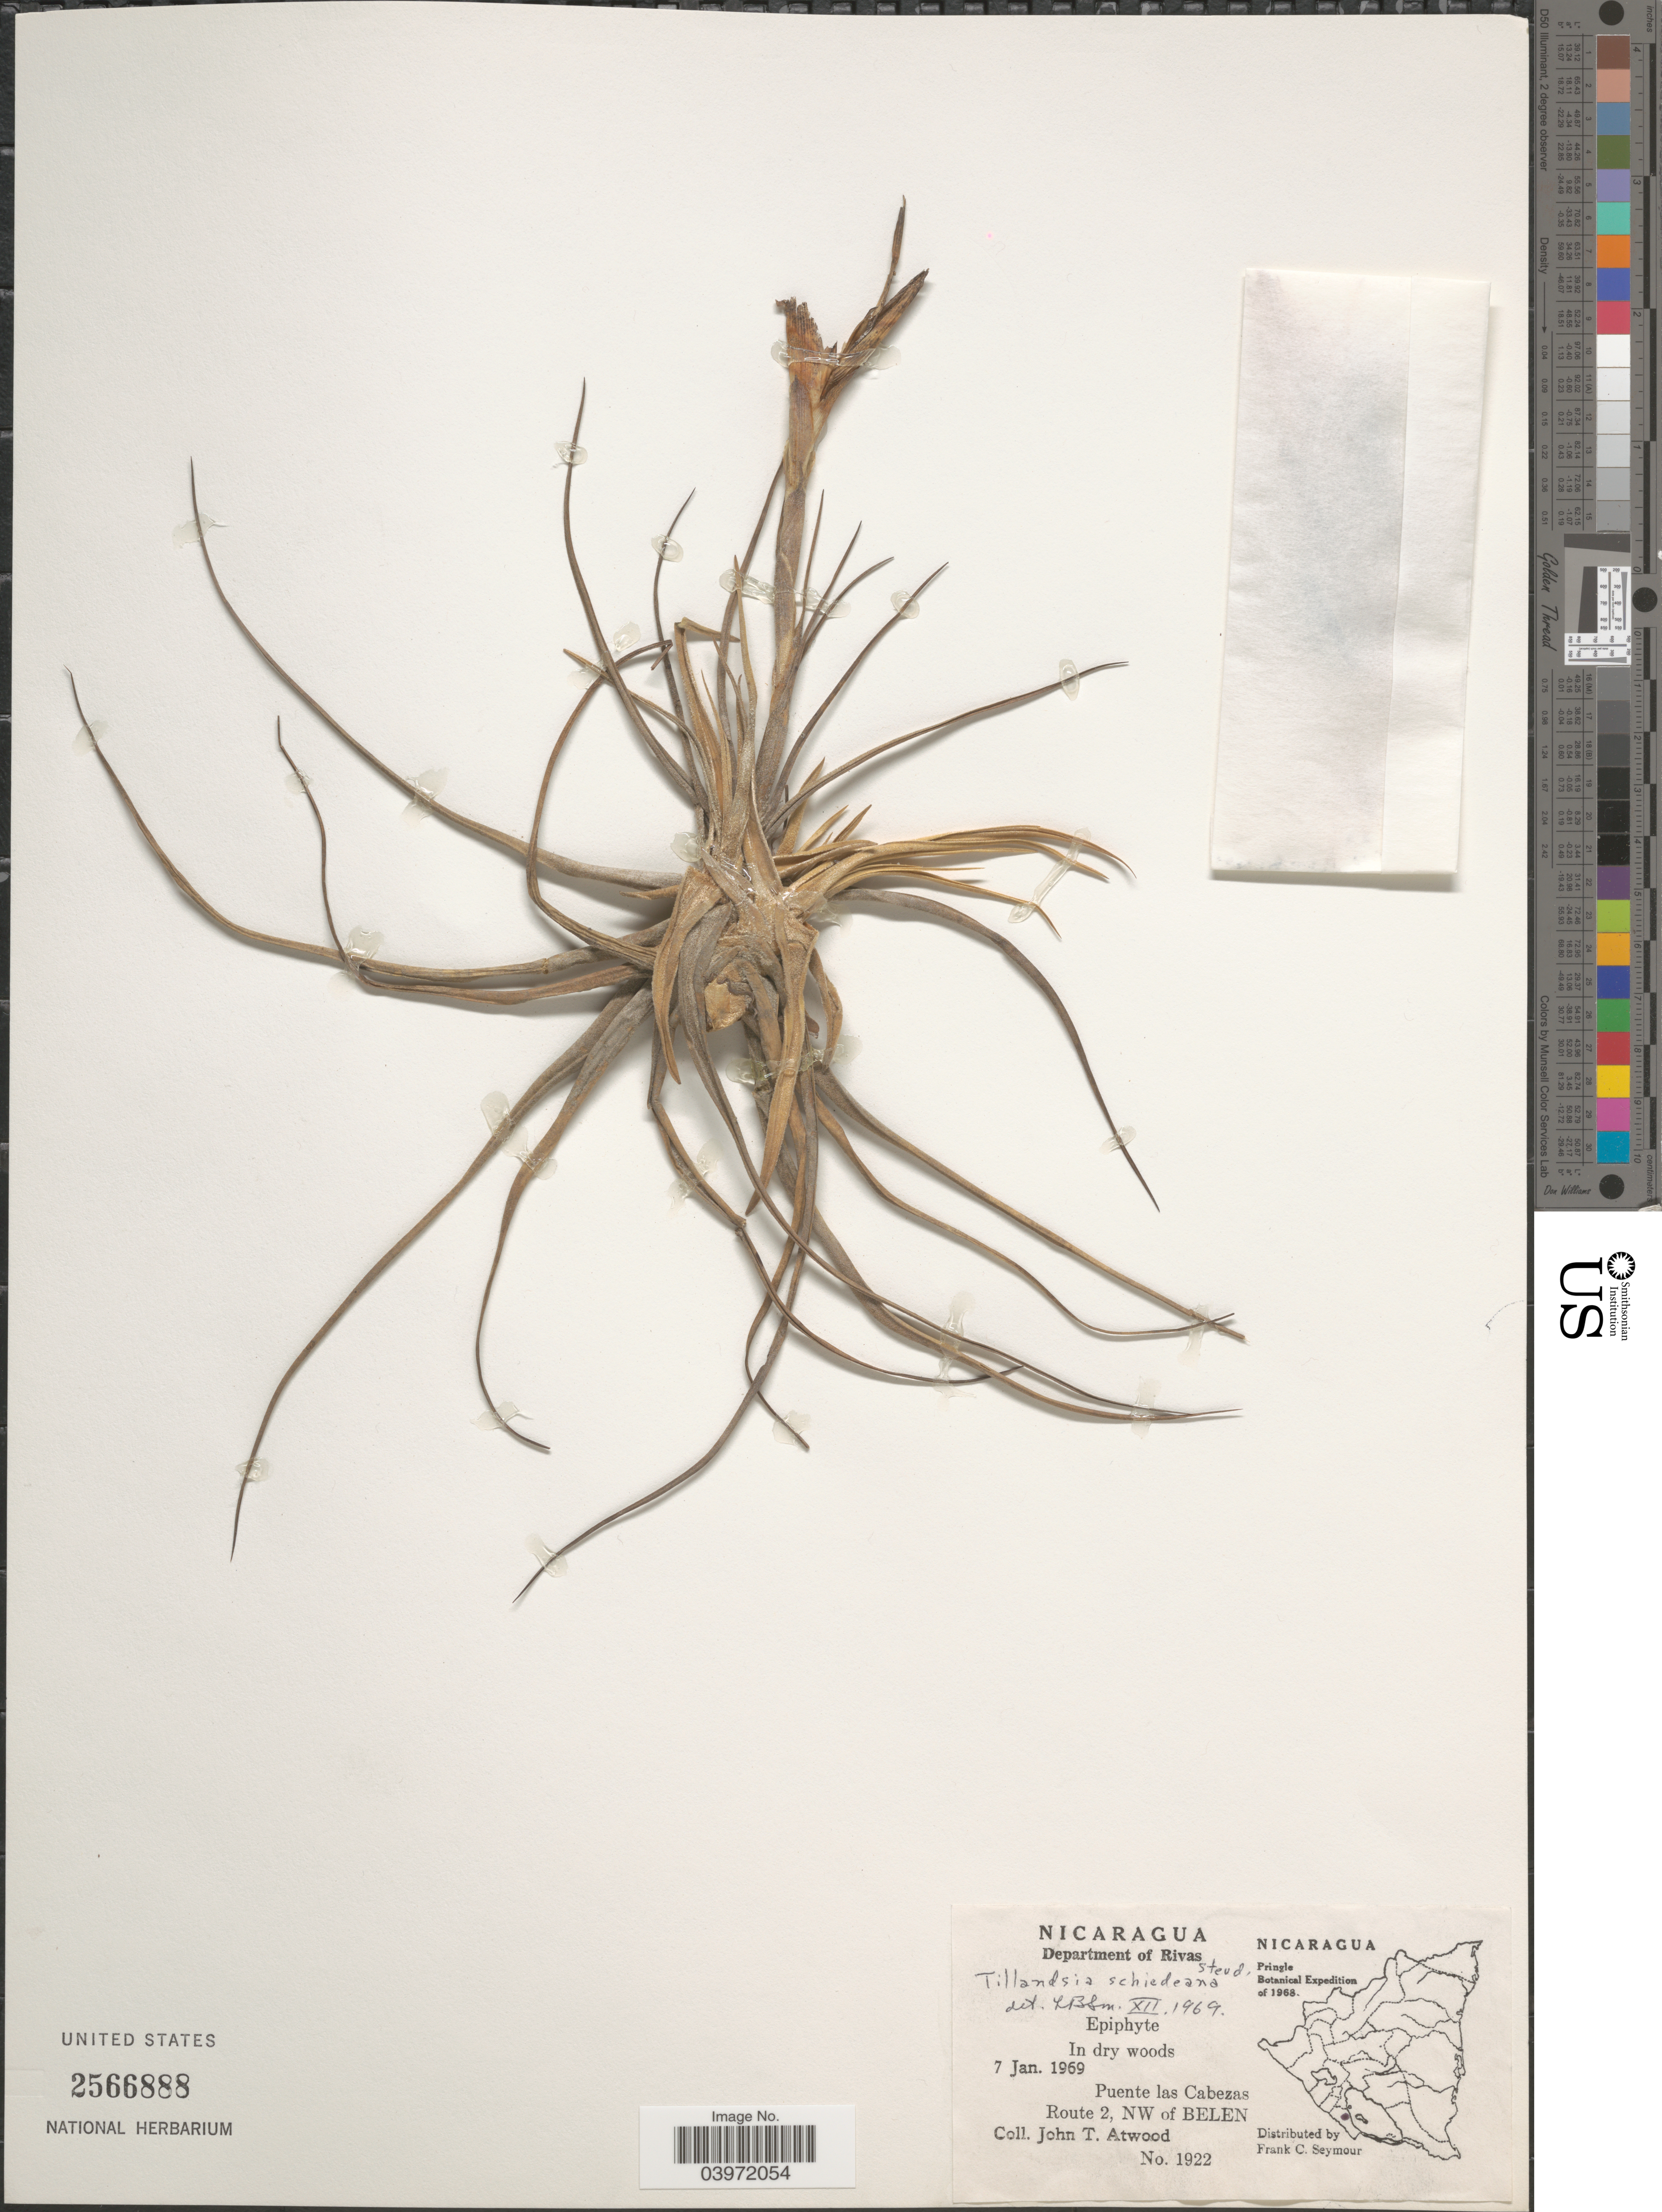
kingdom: Plantae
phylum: Tracheophyta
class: Liliopsida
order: Poales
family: Bromeliaceae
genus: Tillandsia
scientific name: Tillandsia schiedeana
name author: Steud.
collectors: J. T. Atwood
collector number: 1922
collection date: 1969-01-07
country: Nicaragua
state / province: Rivas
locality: Department of Rivas. Puente las Cabezas. Route 2, NW of Belen.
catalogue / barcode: US 2566888